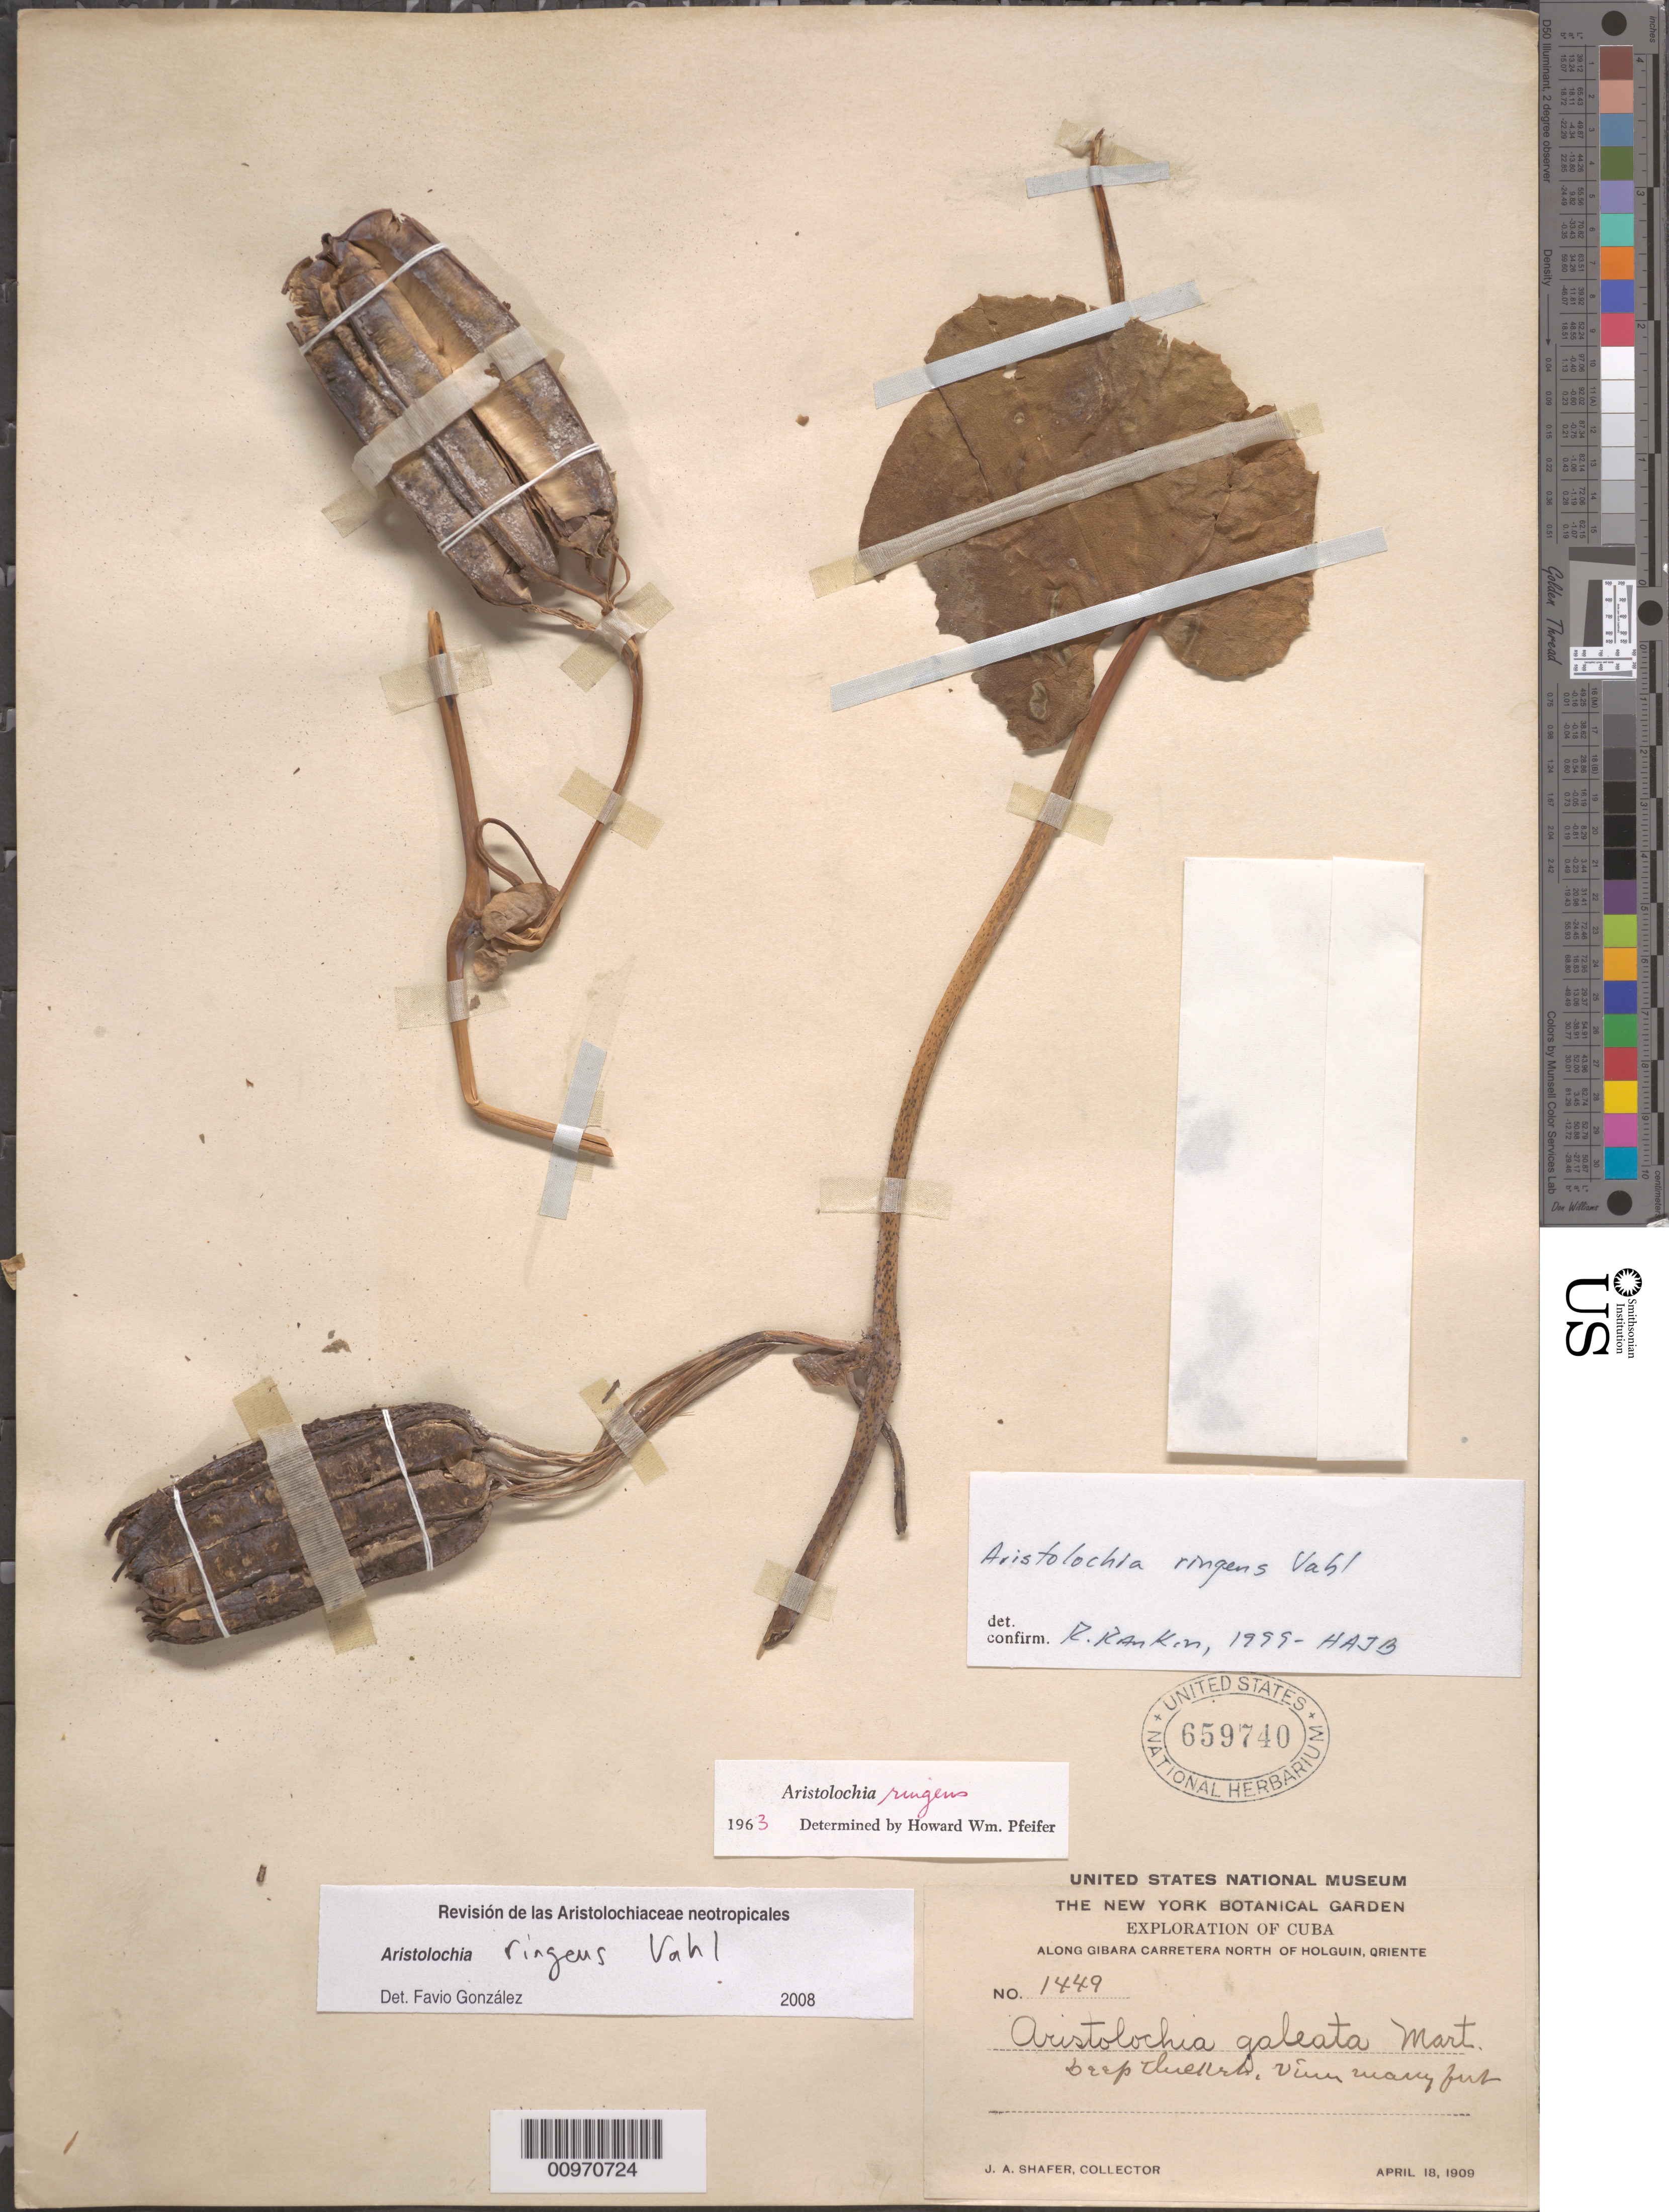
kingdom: Plantae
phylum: Tracheophyta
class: Magnoliopsida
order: Piperales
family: Aristolochiaceae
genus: Aristolochia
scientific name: Aristolochia ringens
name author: Vahl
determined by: Gonzalez, F.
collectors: J. A. Shafer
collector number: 1449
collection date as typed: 18 Apr 1909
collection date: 1909-04-18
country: Cuba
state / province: Holguín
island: Cuba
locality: Along Gibara Carretera North of Holguin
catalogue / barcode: US 659740